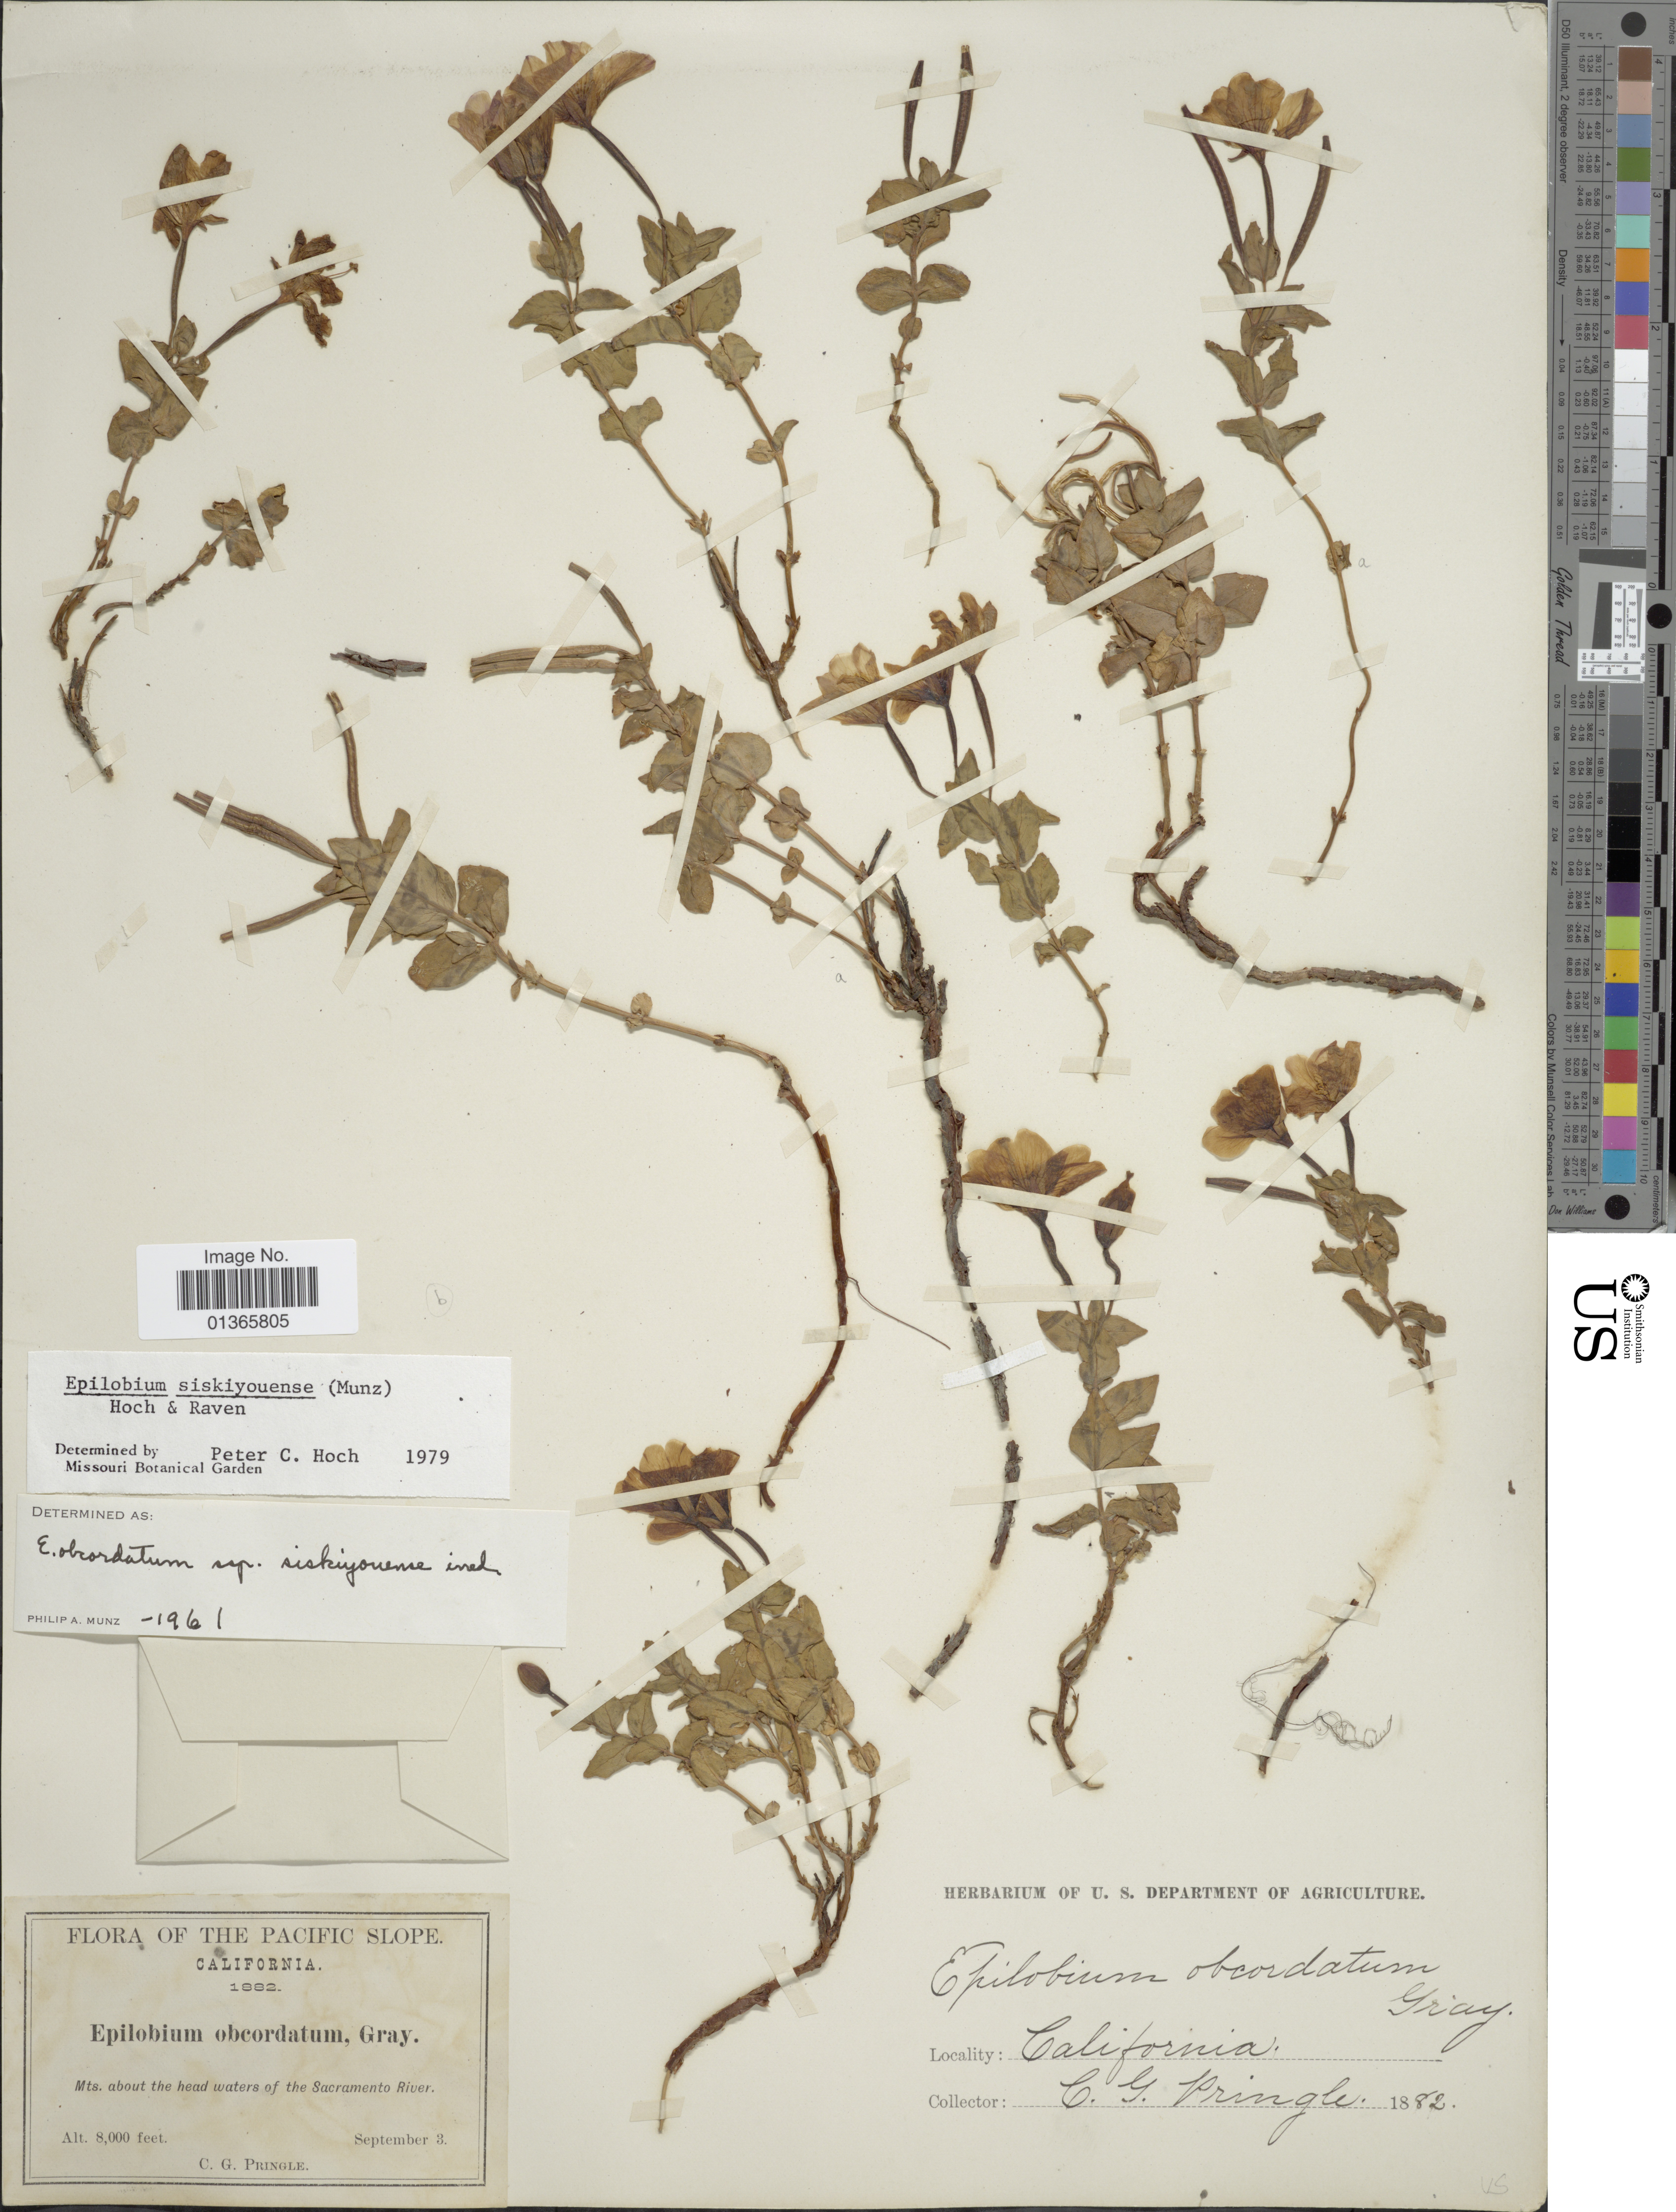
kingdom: Plantae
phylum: Tracheophyta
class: Magnoliopsida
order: Myrtales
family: Onagraceae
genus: Epilobium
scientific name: Epilobium siskiyouense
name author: (Munz) Hoch & P.H. Raven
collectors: C. G. Pringle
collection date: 1882-09-03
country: United States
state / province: California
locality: Pacific Slope. Mts. about the head waters of the Sacramento River.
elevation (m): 2438